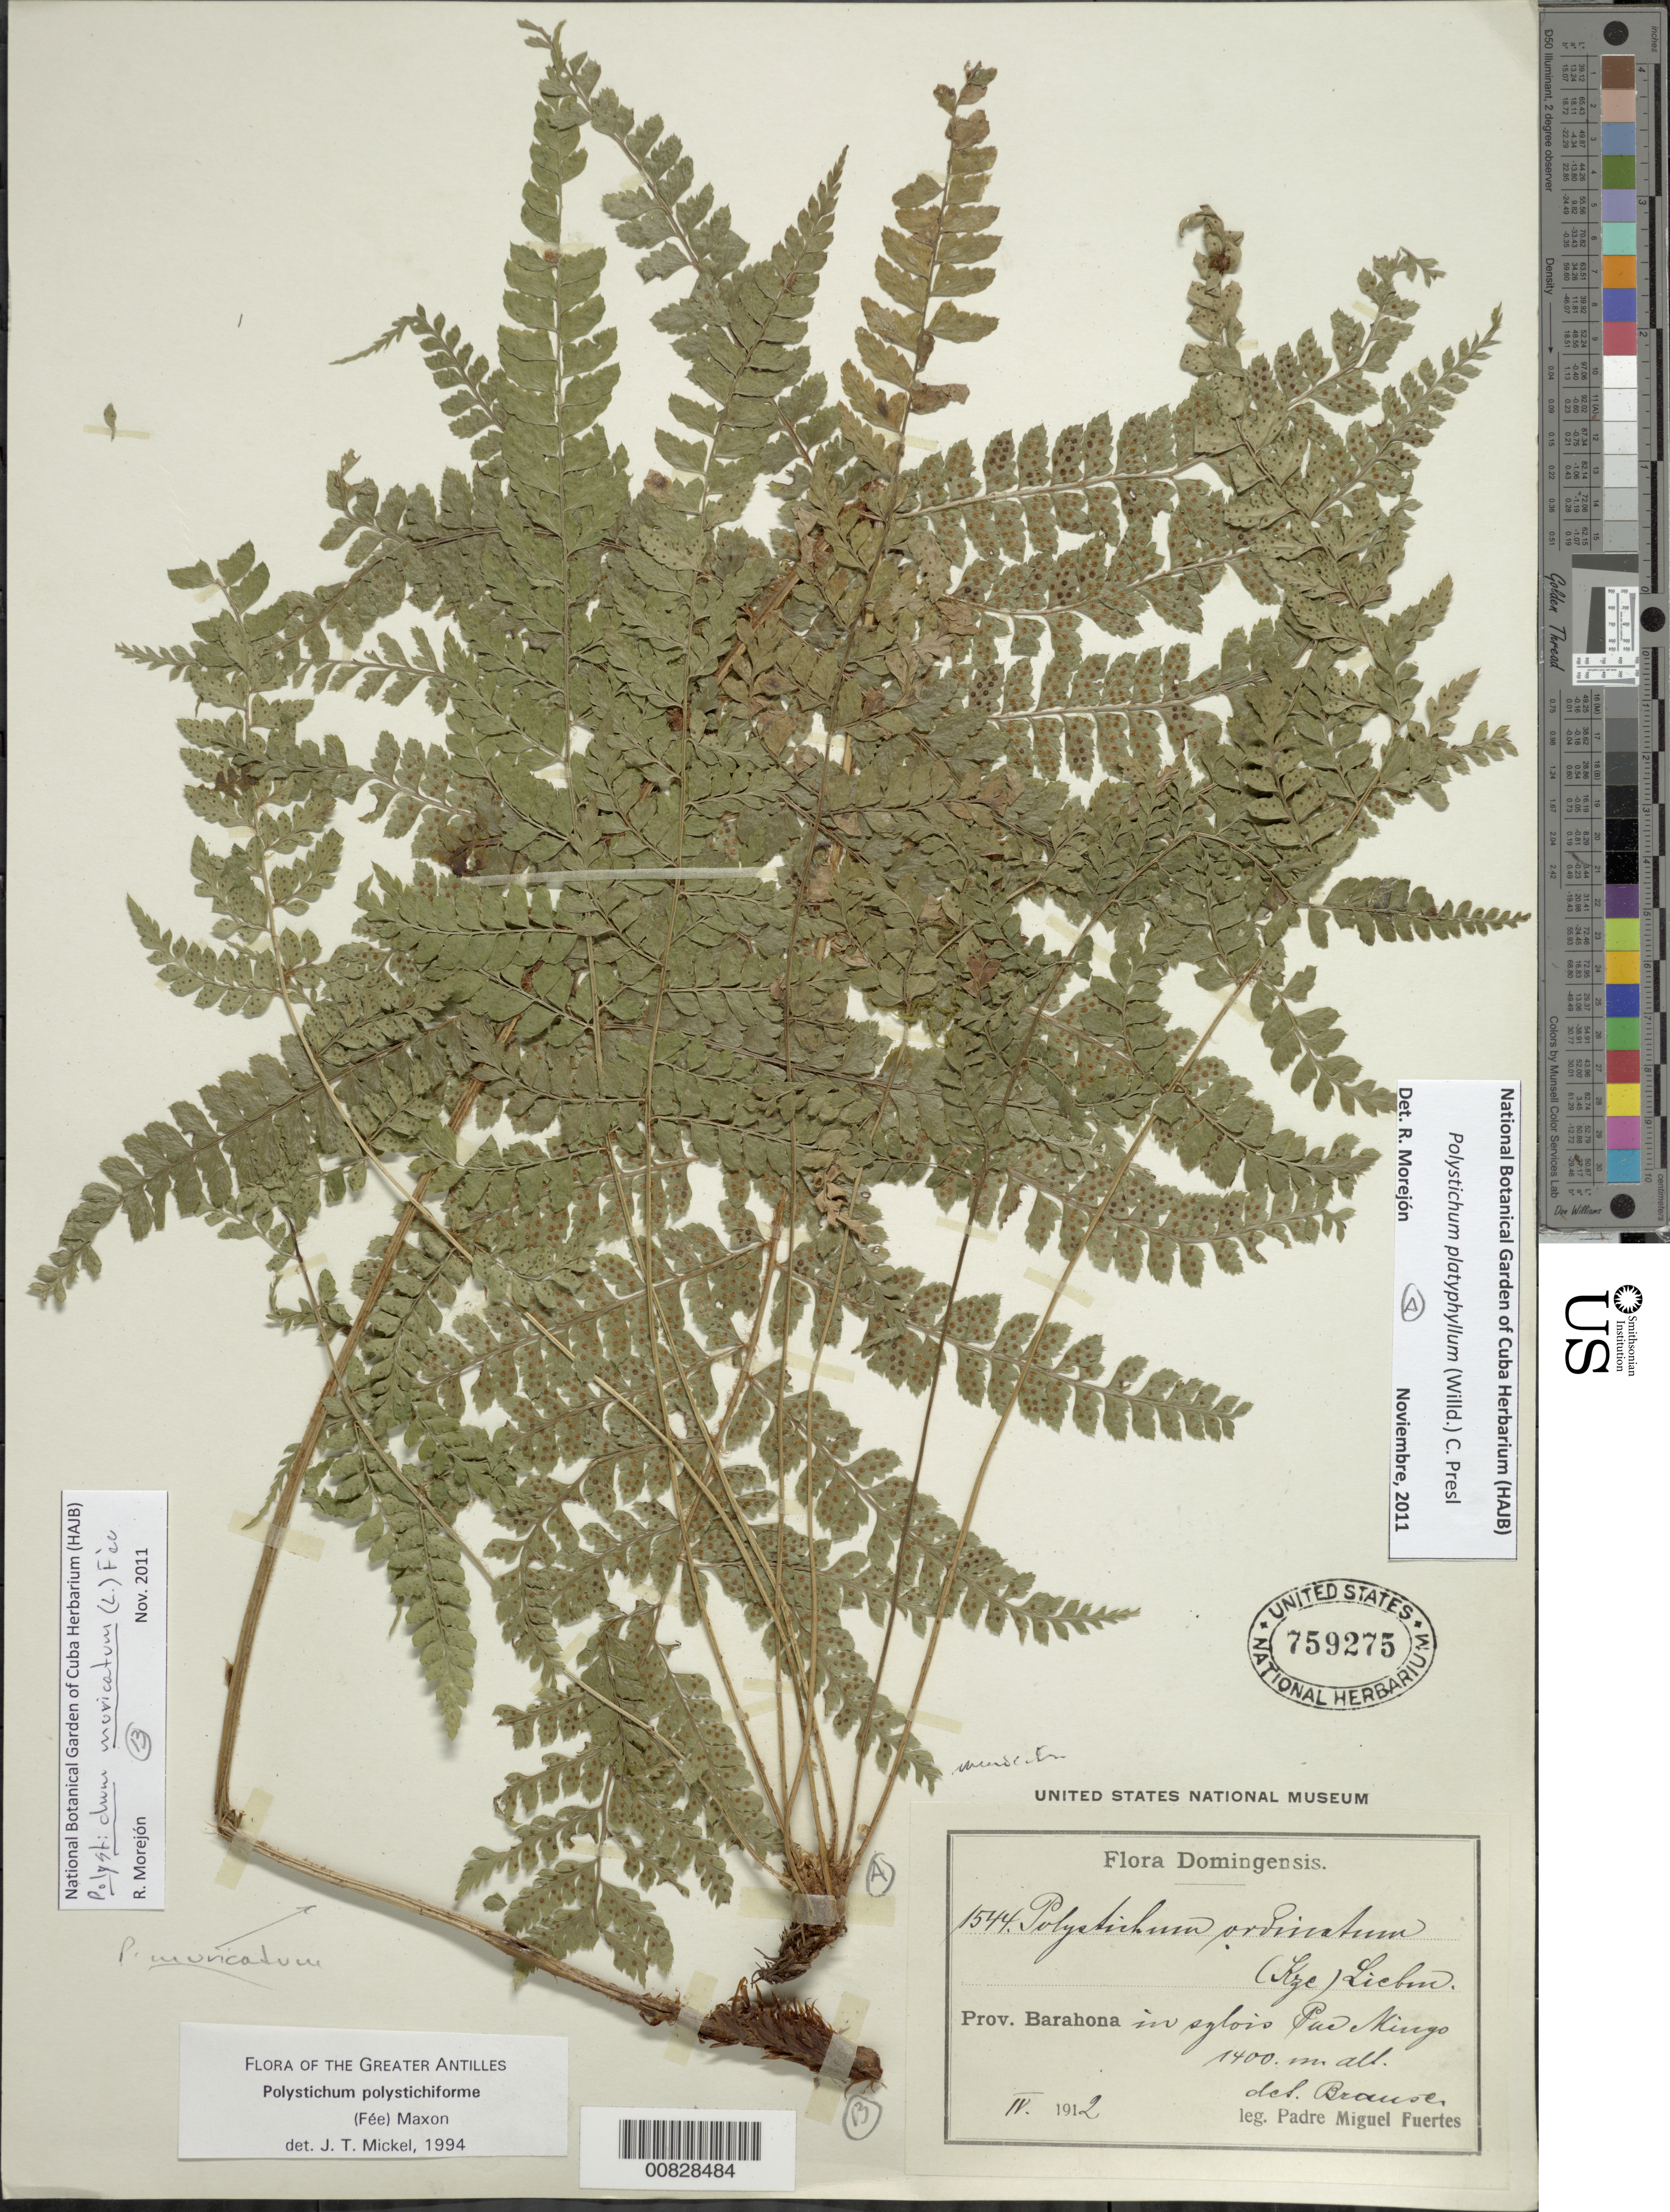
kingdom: Plantae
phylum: Tracheophyta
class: Polypodiopsida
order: Polypodiales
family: Dryopteridaceae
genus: Polystichum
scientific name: Polystichum platyphyllum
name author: (Willd.) C. Presl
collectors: M. D. Fuertes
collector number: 1544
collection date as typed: Apr 1912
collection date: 1912-04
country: Dominican Republic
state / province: Barahona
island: Hispaniola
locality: Pae Mingo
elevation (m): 1400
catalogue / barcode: US 759275